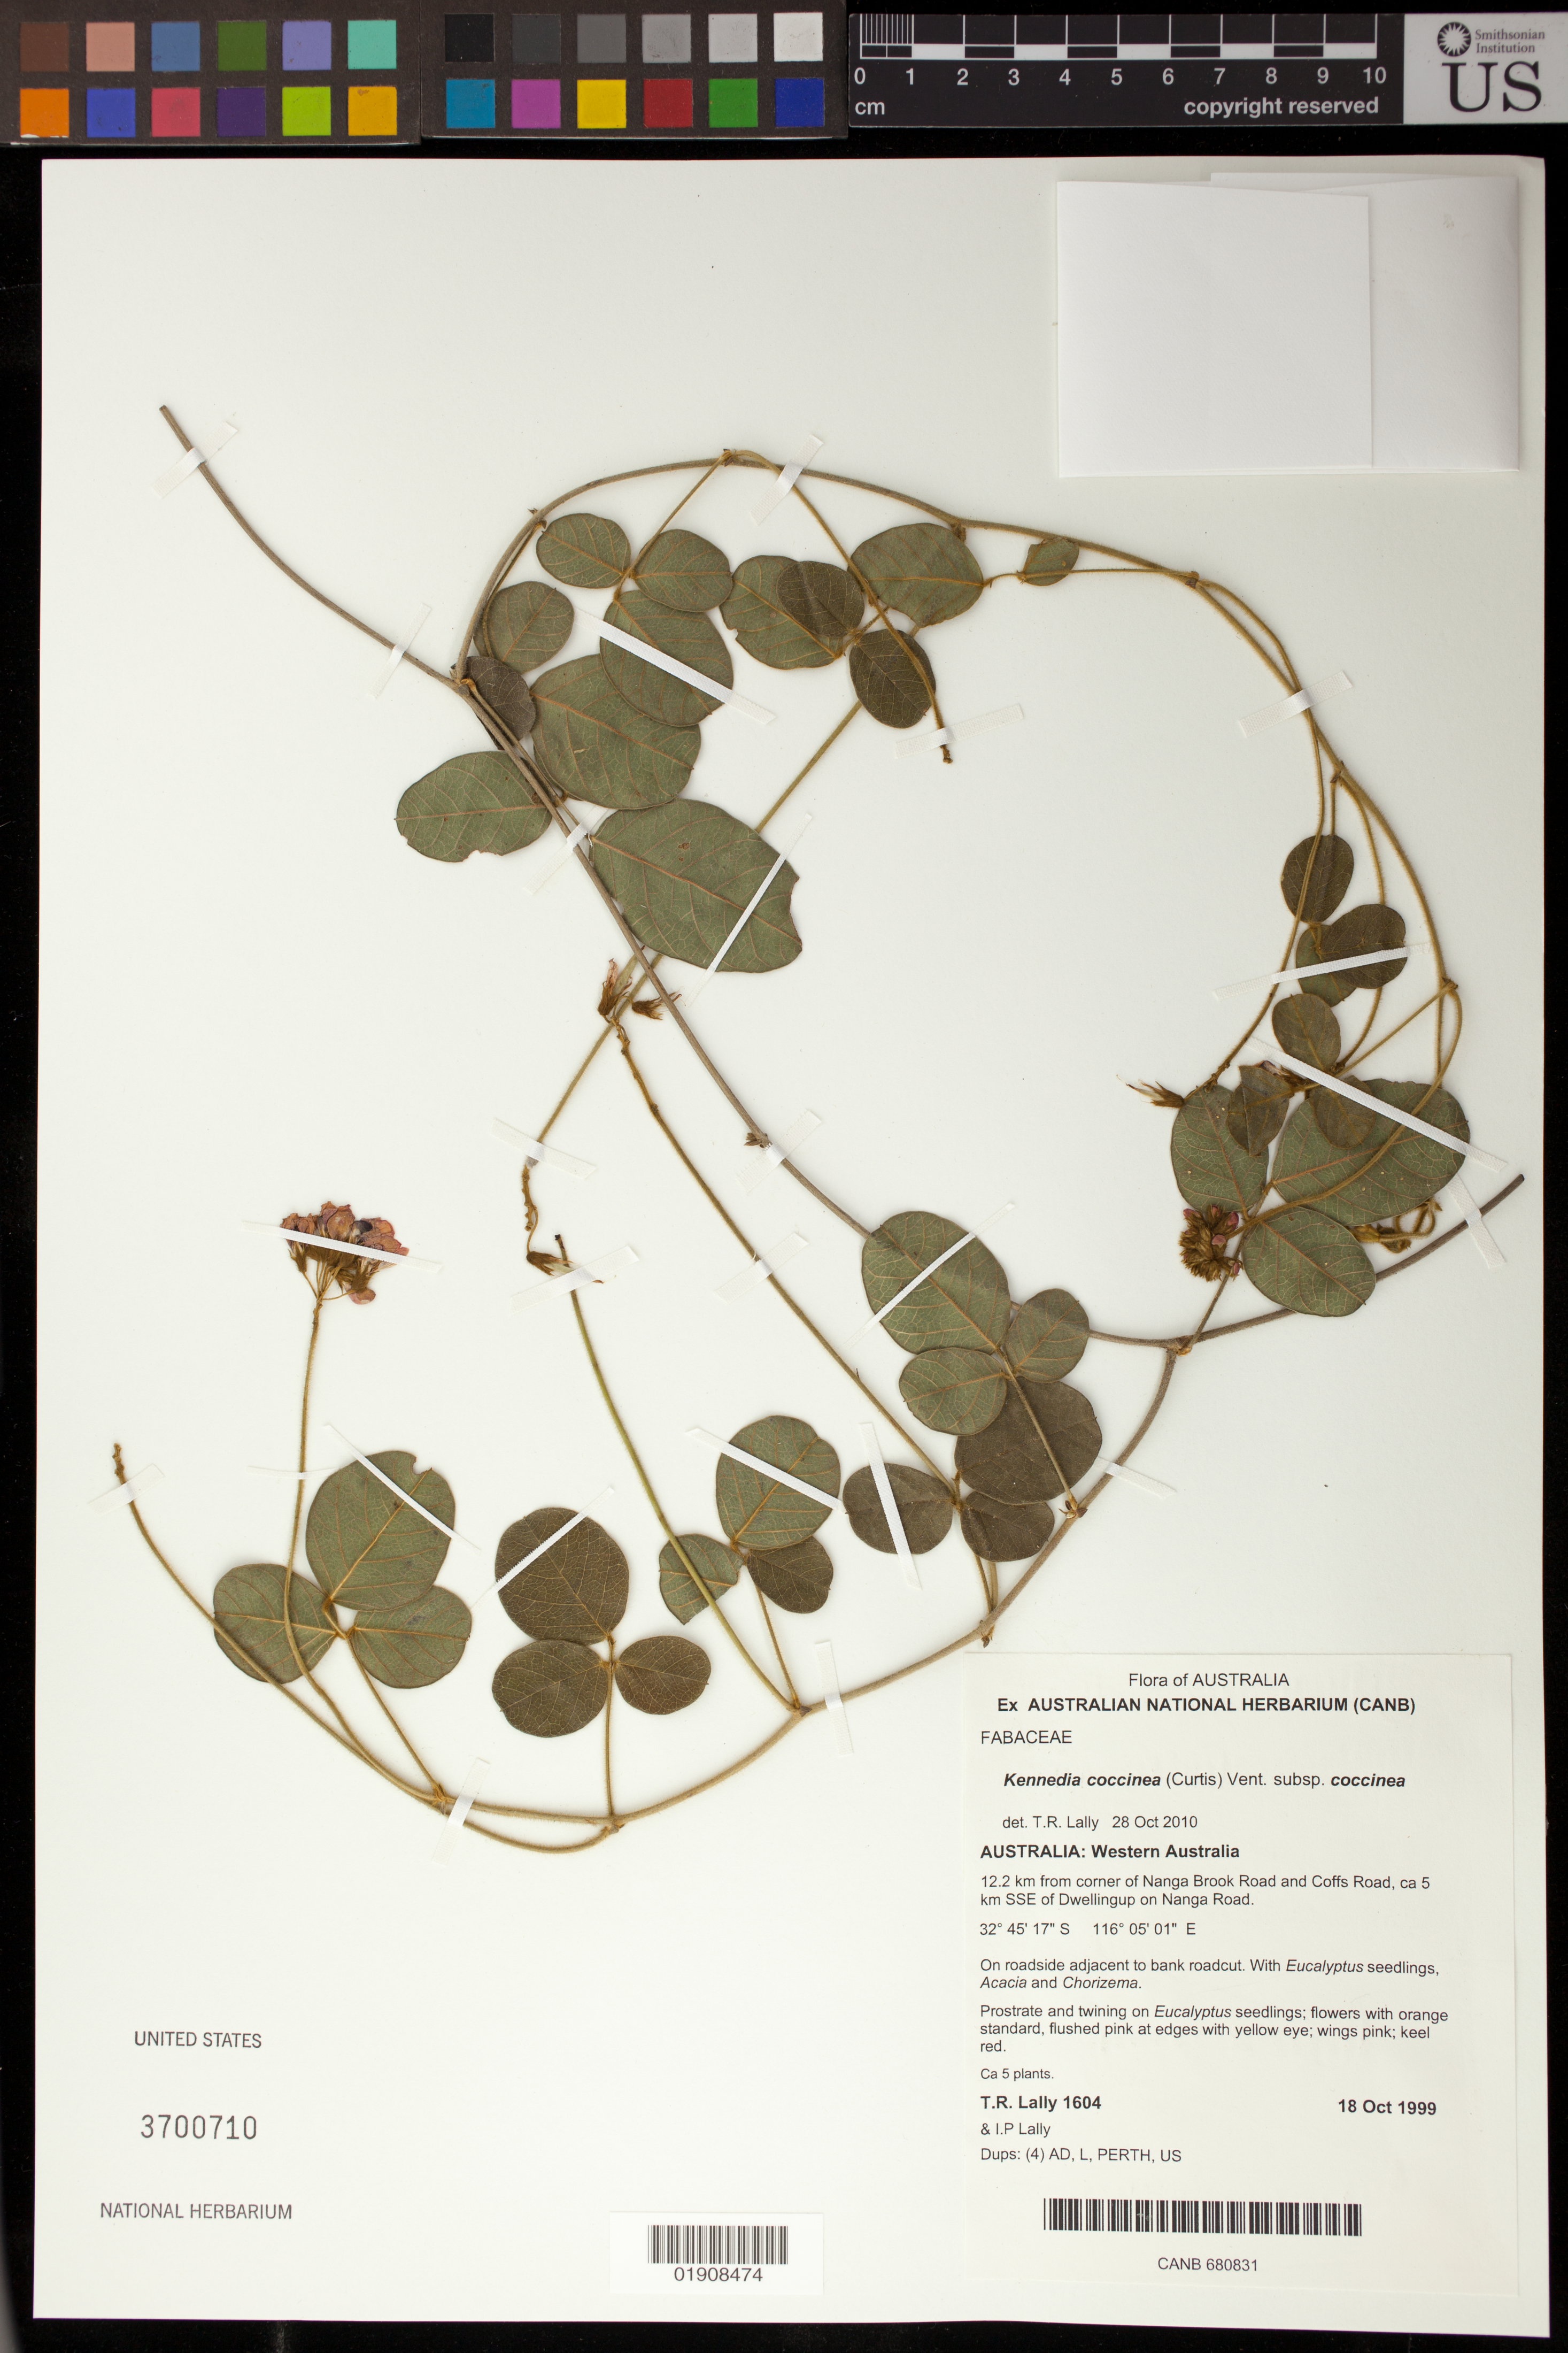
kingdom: Plantae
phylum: Tracheophyta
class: Magnoliopsida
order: Fabales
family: Fabaceae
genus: Kennedia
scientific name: Kennedia coccinea subsp. coccinea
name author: (Curtis) Vent.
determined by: Lally, T. R.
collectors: T. R. Lally & I. Lally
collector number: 1604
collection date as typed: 18 Oct 1999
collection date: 1999-10-18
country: Australia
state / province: Western Australia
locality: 12.2 km from corner of Nanga Brook Road and Coffs Road, ca 5 km SSE of Dwellingup on Nanga Road.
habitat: On roadside adjacent to bank roadcut.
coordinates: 32 45 17 S, 116 05 01 E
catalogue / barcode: US 3700710